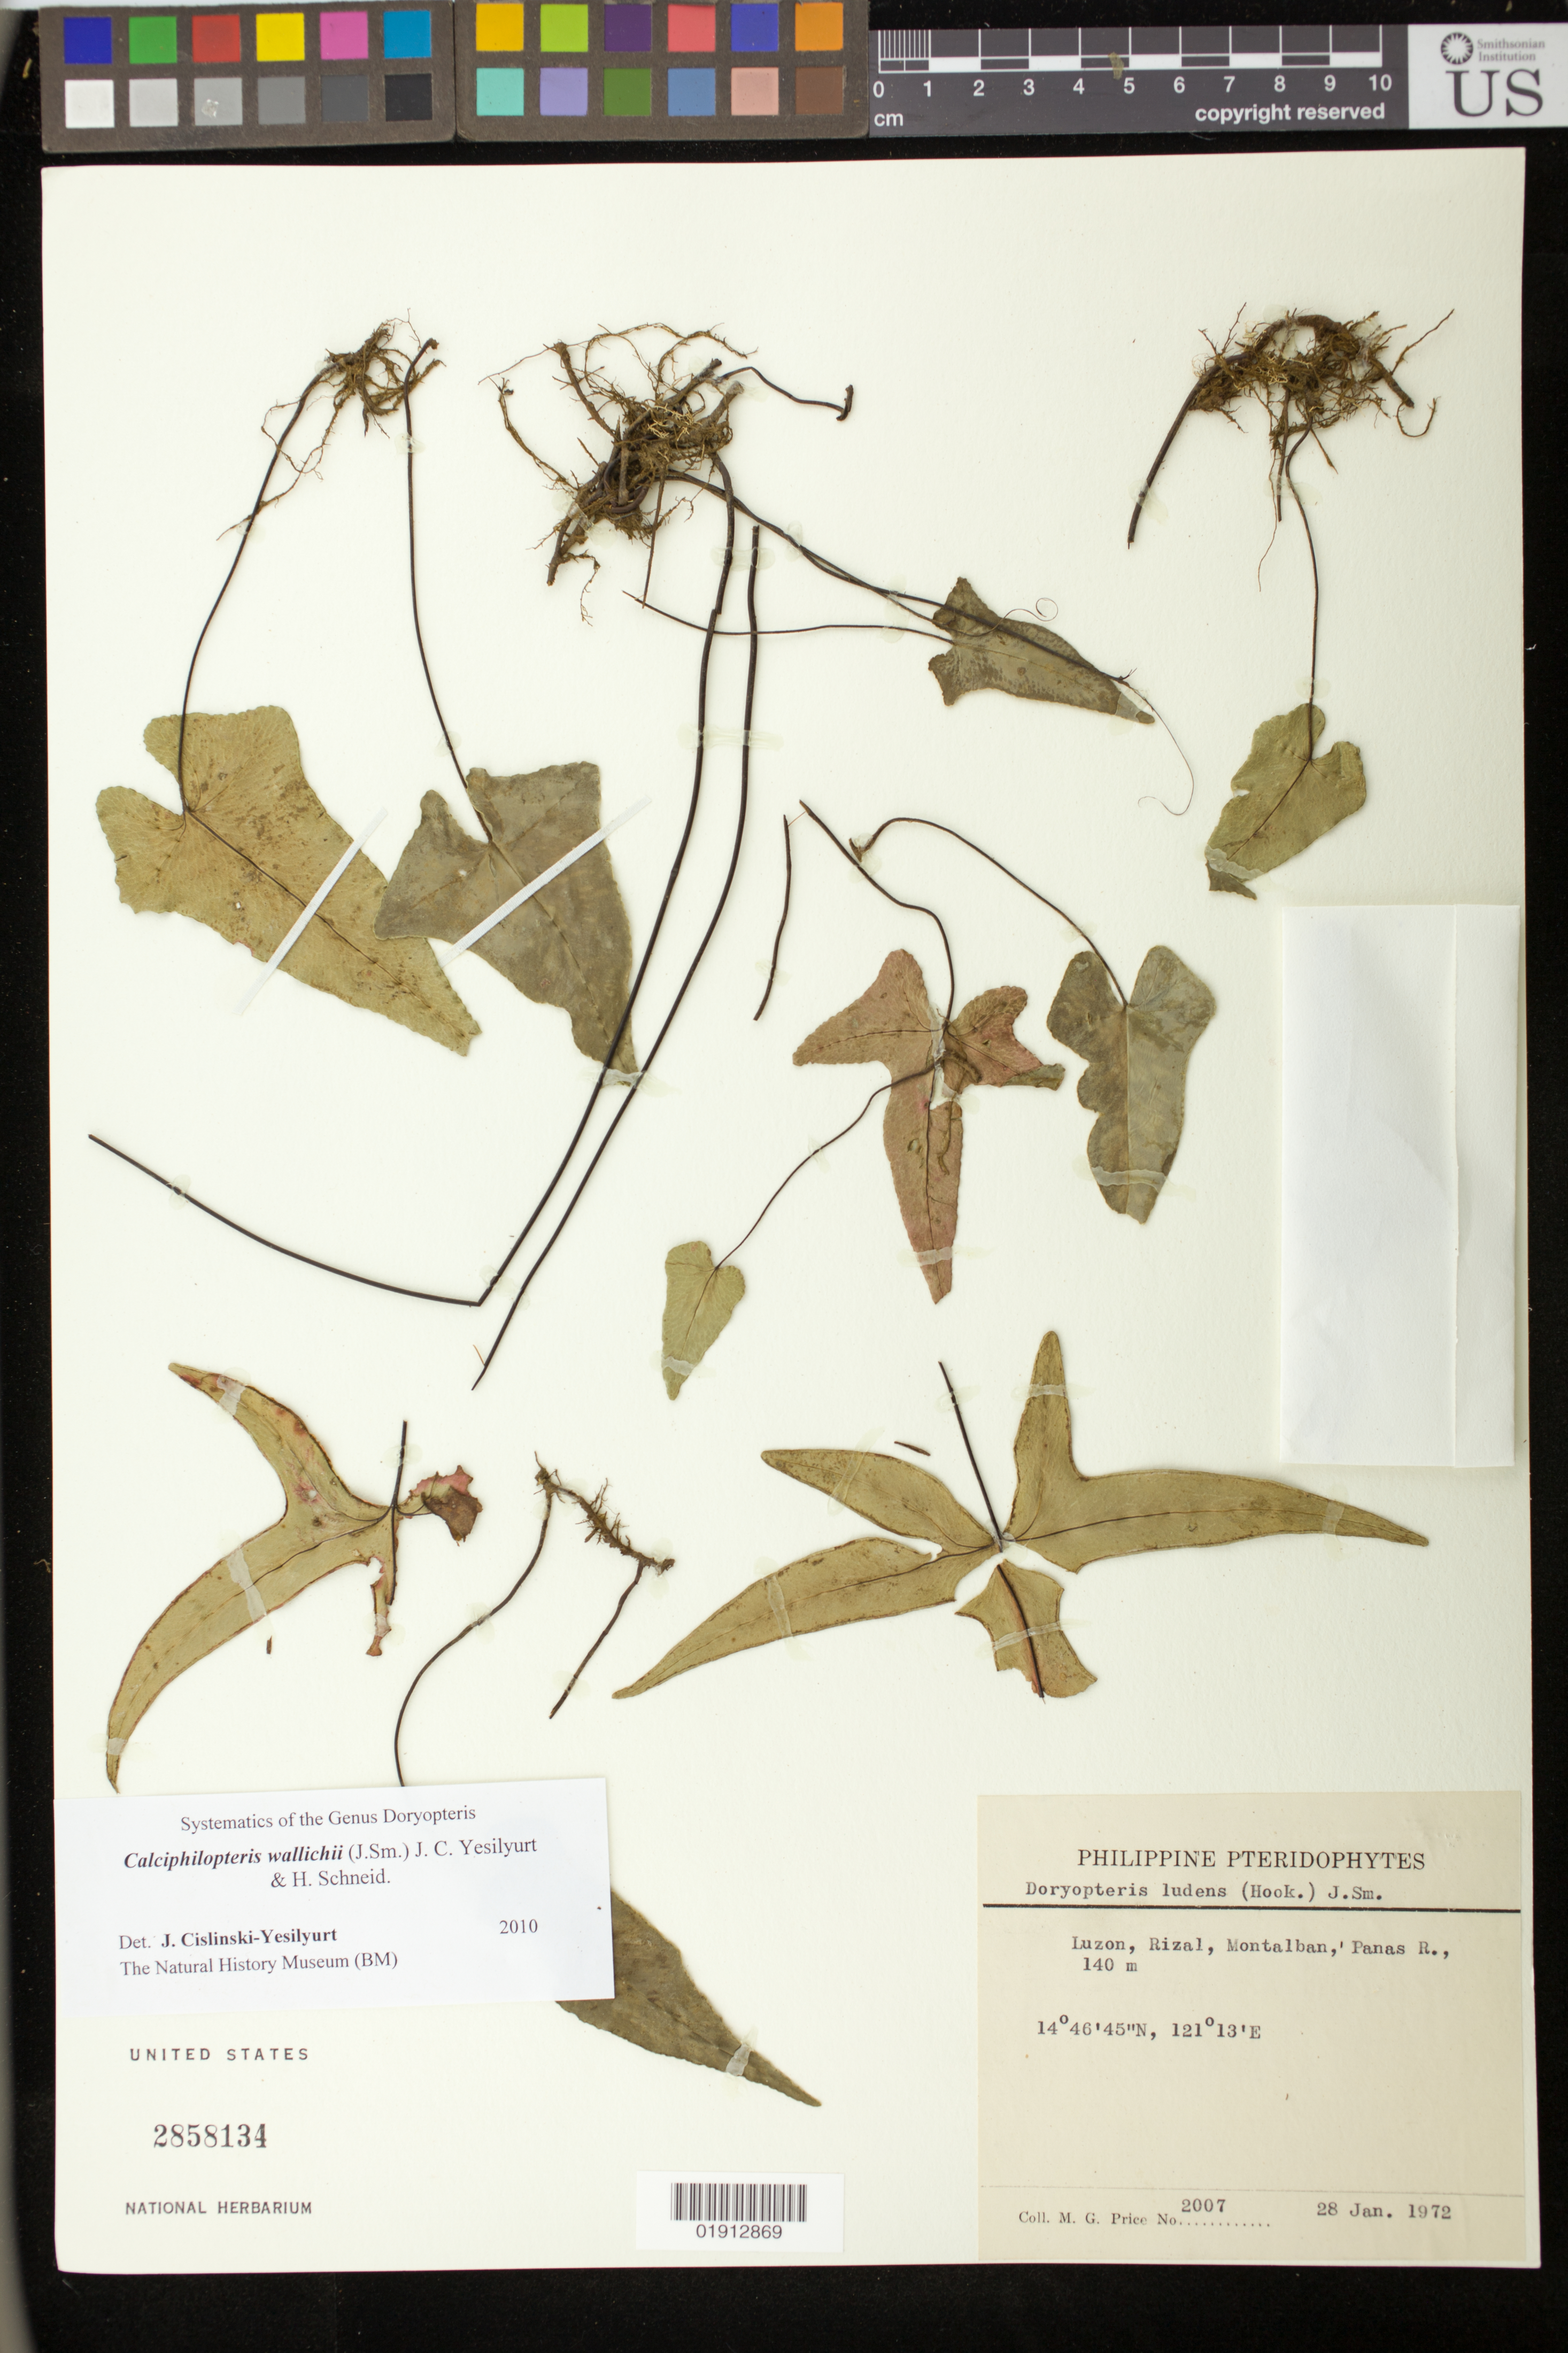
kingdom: Plantae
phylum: Tracheophyta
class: Polypodiopsida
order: Polypodiales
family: Pteridaceae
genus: Calciphilopteris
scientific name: Calciphilopteris wallichii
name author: (J. Sm.) Yesilyurt & H. Schneid.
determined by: Yesilyurt, J. C.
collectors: M. G. Price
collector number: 2007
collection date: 1972-01-28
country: Philippines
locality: Luzon, Rizal, Montalban, Panas R.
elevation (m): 140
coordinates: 14 46 45 N, 121 13 E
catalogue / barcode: US 2858134